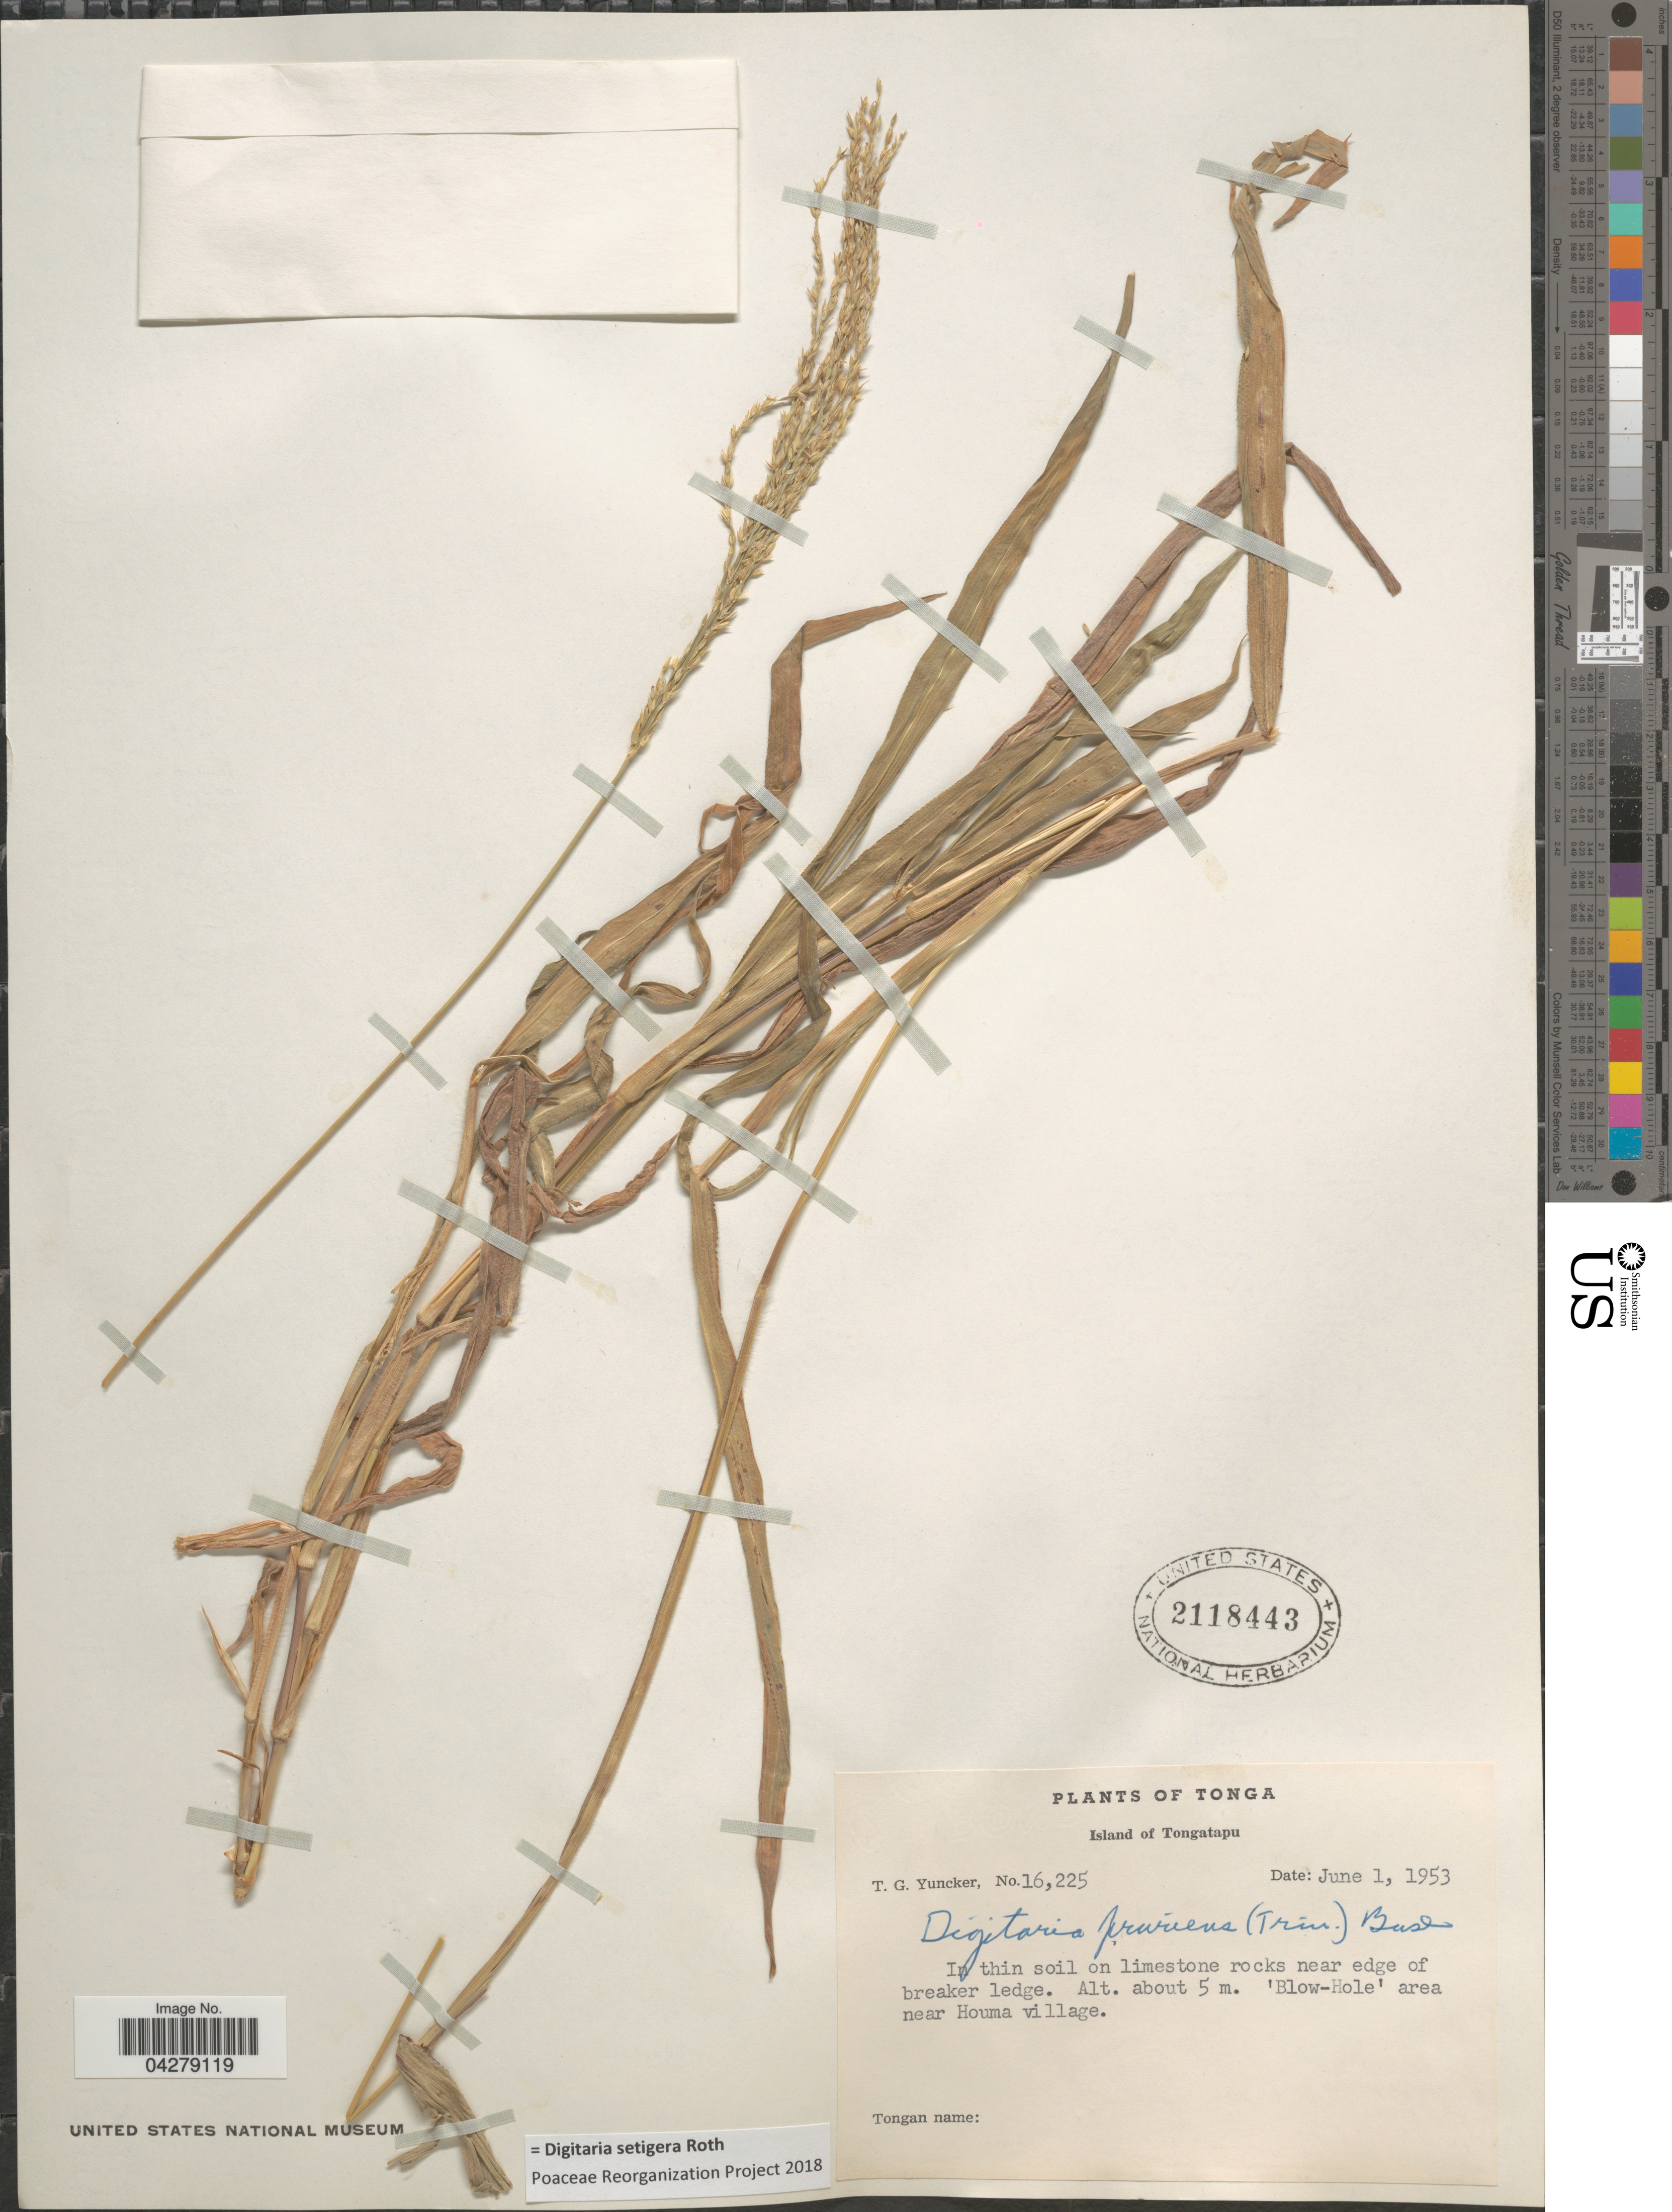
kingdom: Plantae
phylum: Tracheophyta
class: Liliopsida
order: Poales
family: Poaceae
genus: Digitaria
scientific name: Digitaria setigera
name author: Roth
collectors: T. G. Yuncker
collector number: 16225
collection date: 1953-06-01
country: Tonga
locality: Island of Tongatapu. In thin soil on limestone rocks near edge of breaker ledge. 'Blow-Hole; area near Houma village.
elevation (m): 5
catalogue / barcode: US 2118443